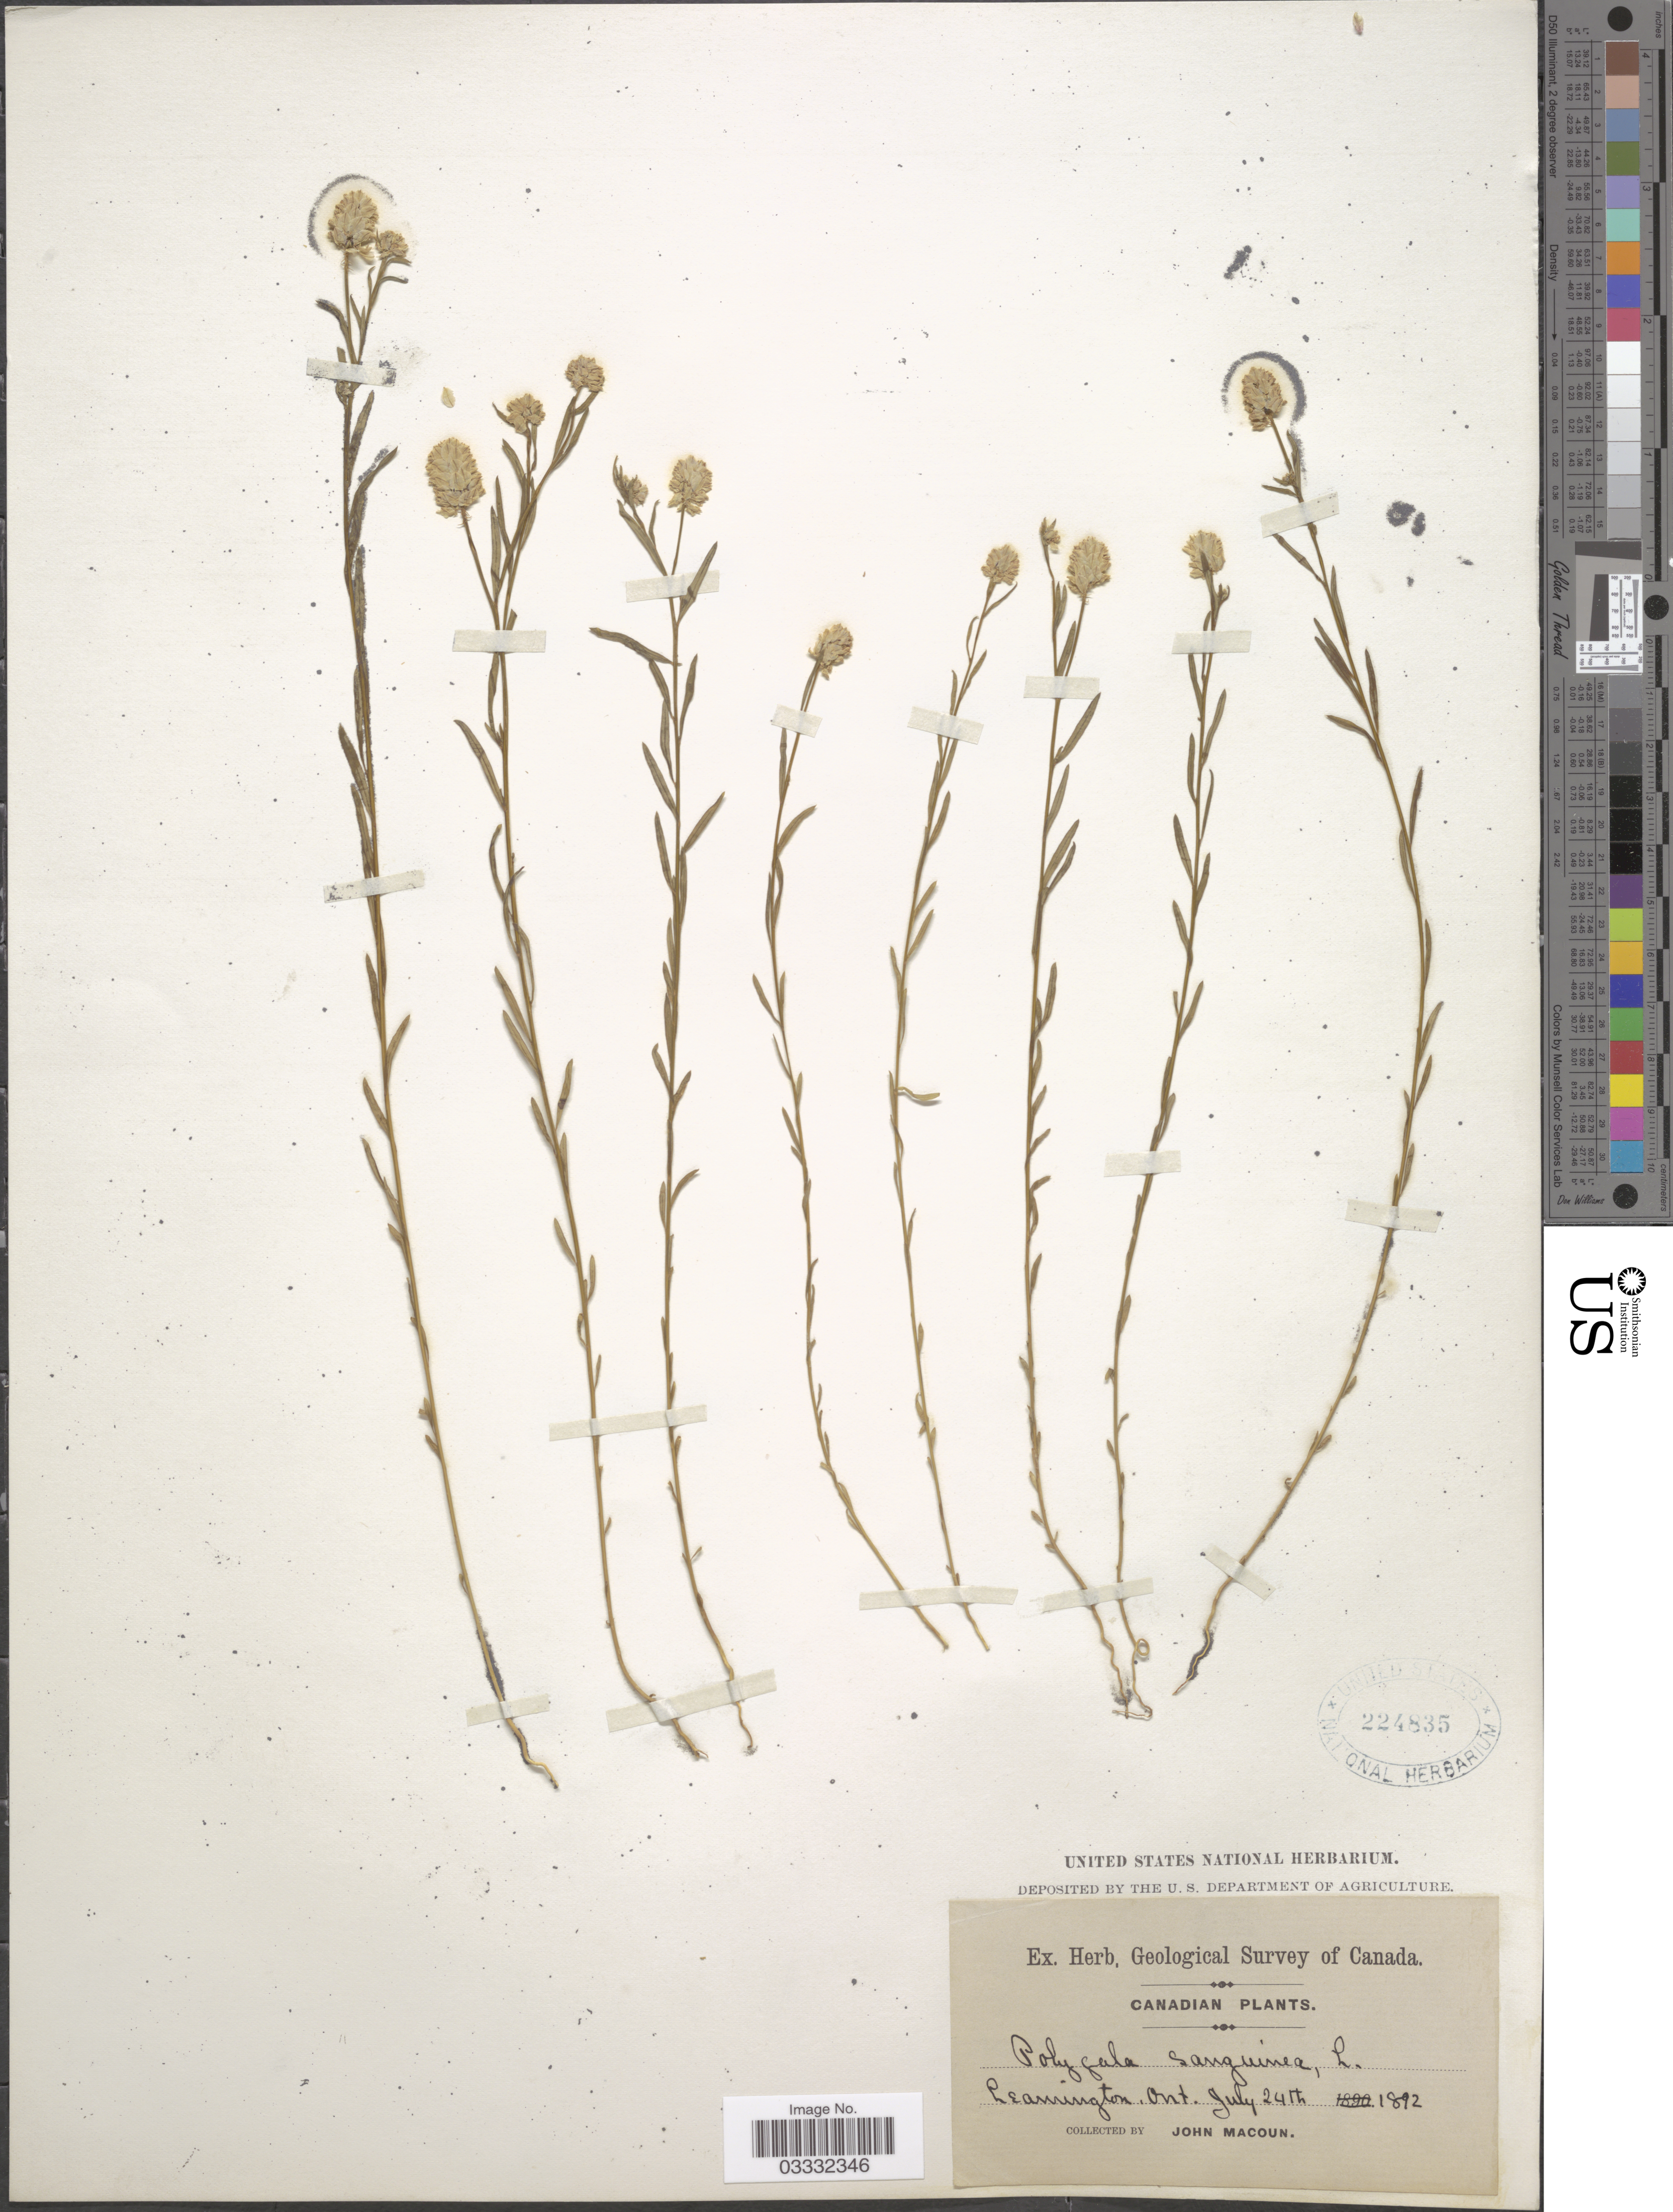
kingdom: Plantae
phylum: Tracheophyta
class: Magnoliopsida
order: Fabales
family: Polygalaceae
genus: Polygala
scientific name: Polygala sanguinea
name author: L.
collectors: J. Macoun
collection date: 1892-07-24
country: Canada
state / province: Ontario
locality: Leamington.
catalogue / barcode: US 224835